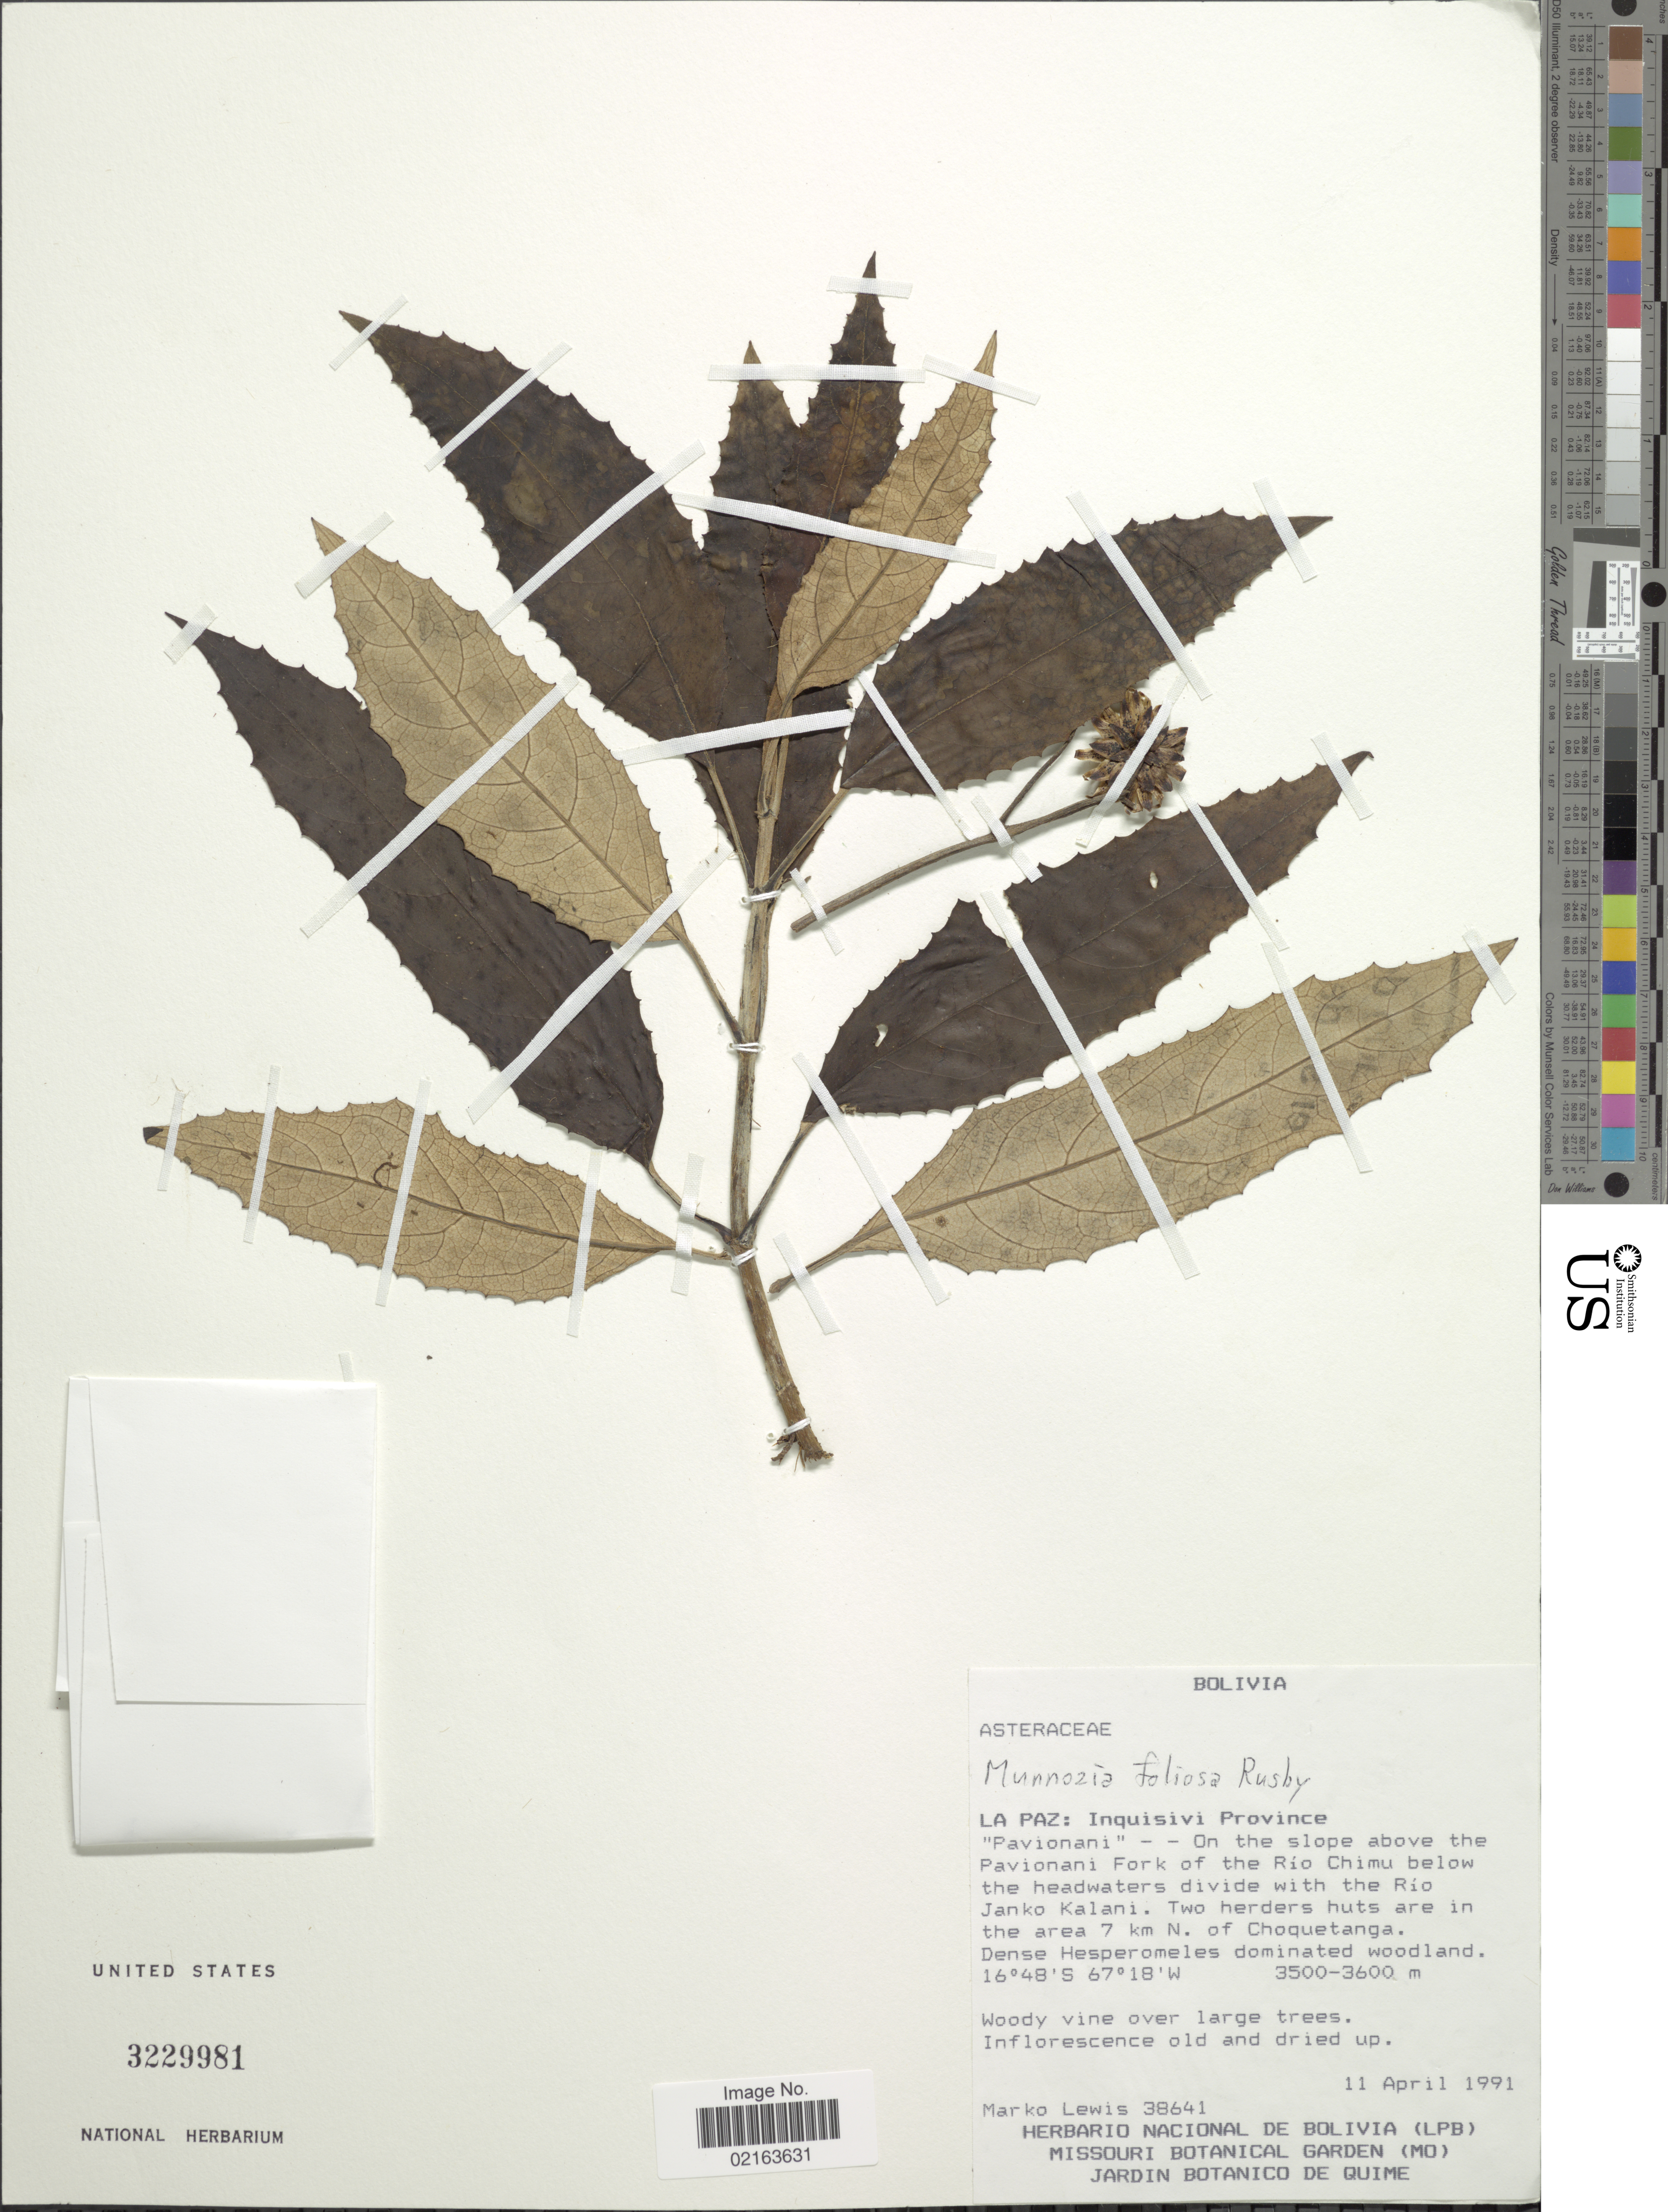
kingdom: Plantae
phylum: Tracheophyta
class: Magnoliopsida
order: Asterales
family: Asteraceae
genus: Munnozia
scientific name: Munnozia foliosa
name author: Rusby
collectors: M. A. Lewis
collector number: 38641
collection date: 1991-04-11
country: Bolivia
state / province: La Paz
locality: La Paz: Inquisivi Province. "Pavionani" - - On the slope above the Pavionani Fork of the Río Chimu below the headwaters divide with the Río Janko Kalani. Two herders huts are in the area 7 km N. of Choquetanga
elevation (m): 3500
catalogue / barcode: US 3229981